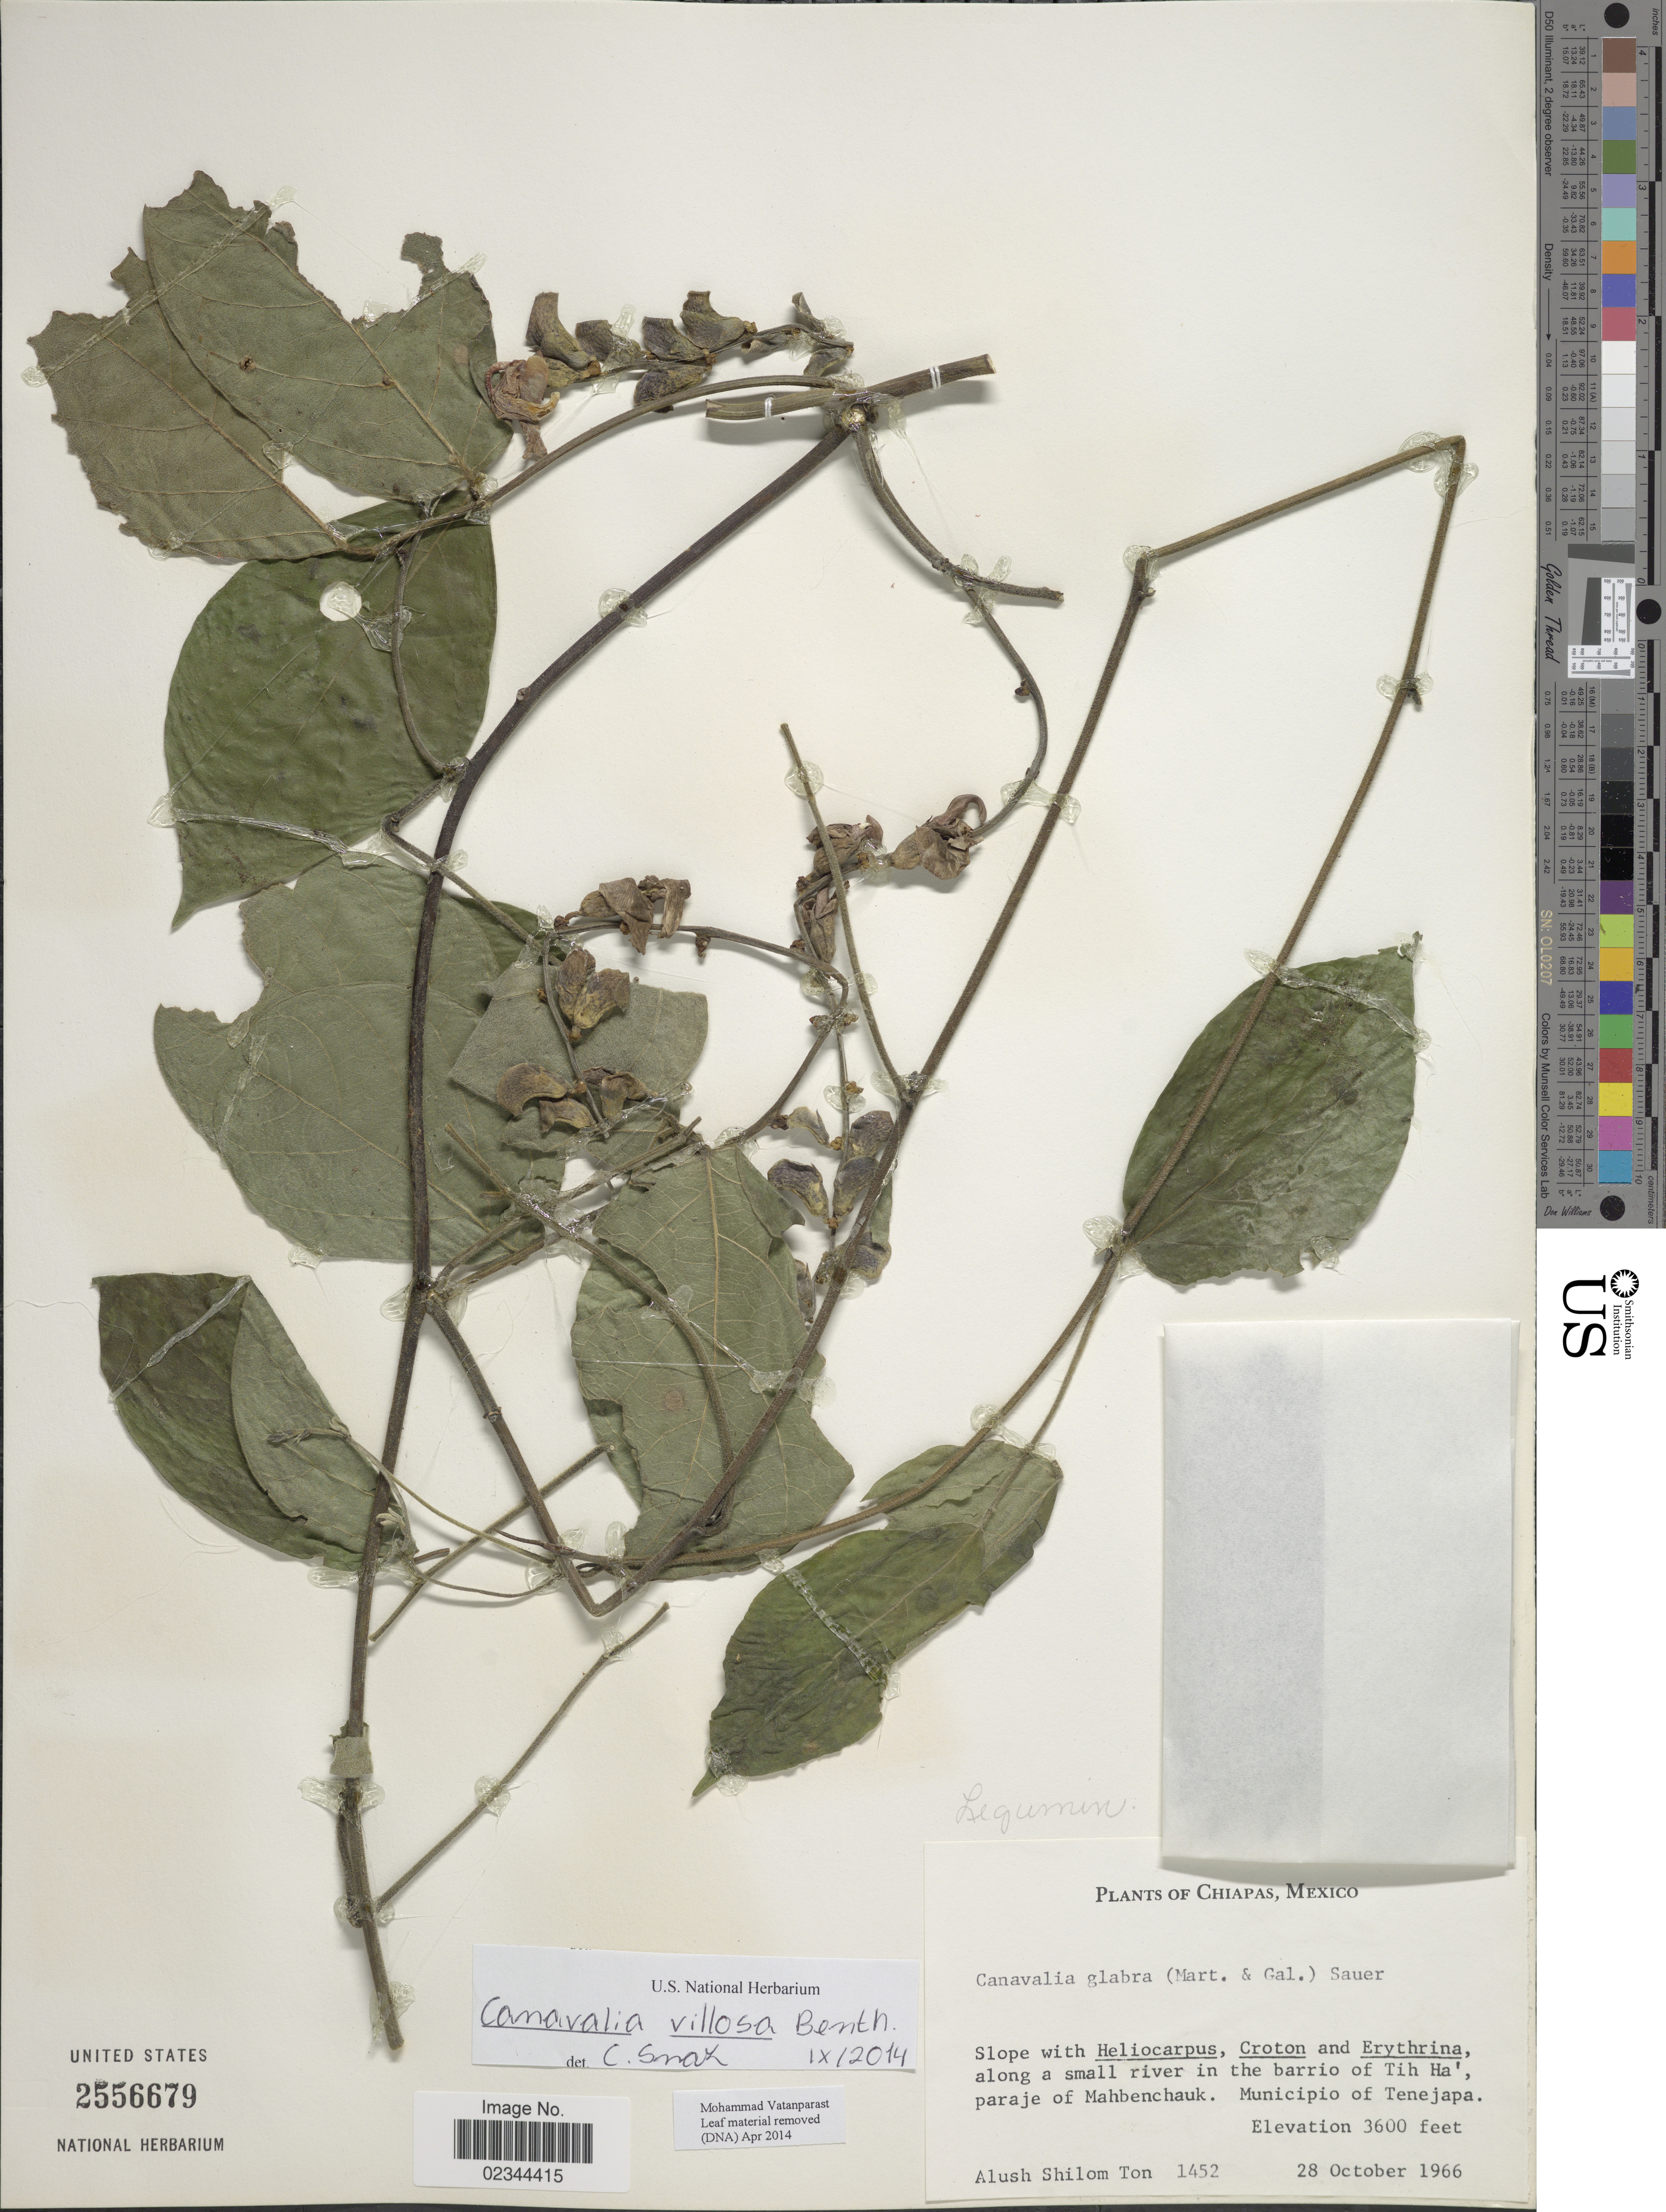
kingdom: Plantae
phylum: Tracheophyta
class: Magnoliopsida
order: Fabales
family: Fabaceae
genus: Canavalia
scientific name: Canavalia villosa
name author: Benth.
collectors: A. M. Ton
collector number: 1452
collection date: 1966-10-28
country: Mexico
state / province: Chiapas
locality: Alope along a small river in the barrio of Tih Ha', paraje of Mahbenchauk, Municipio of Tenejapa.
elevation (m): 1097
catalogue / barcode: US 2556679